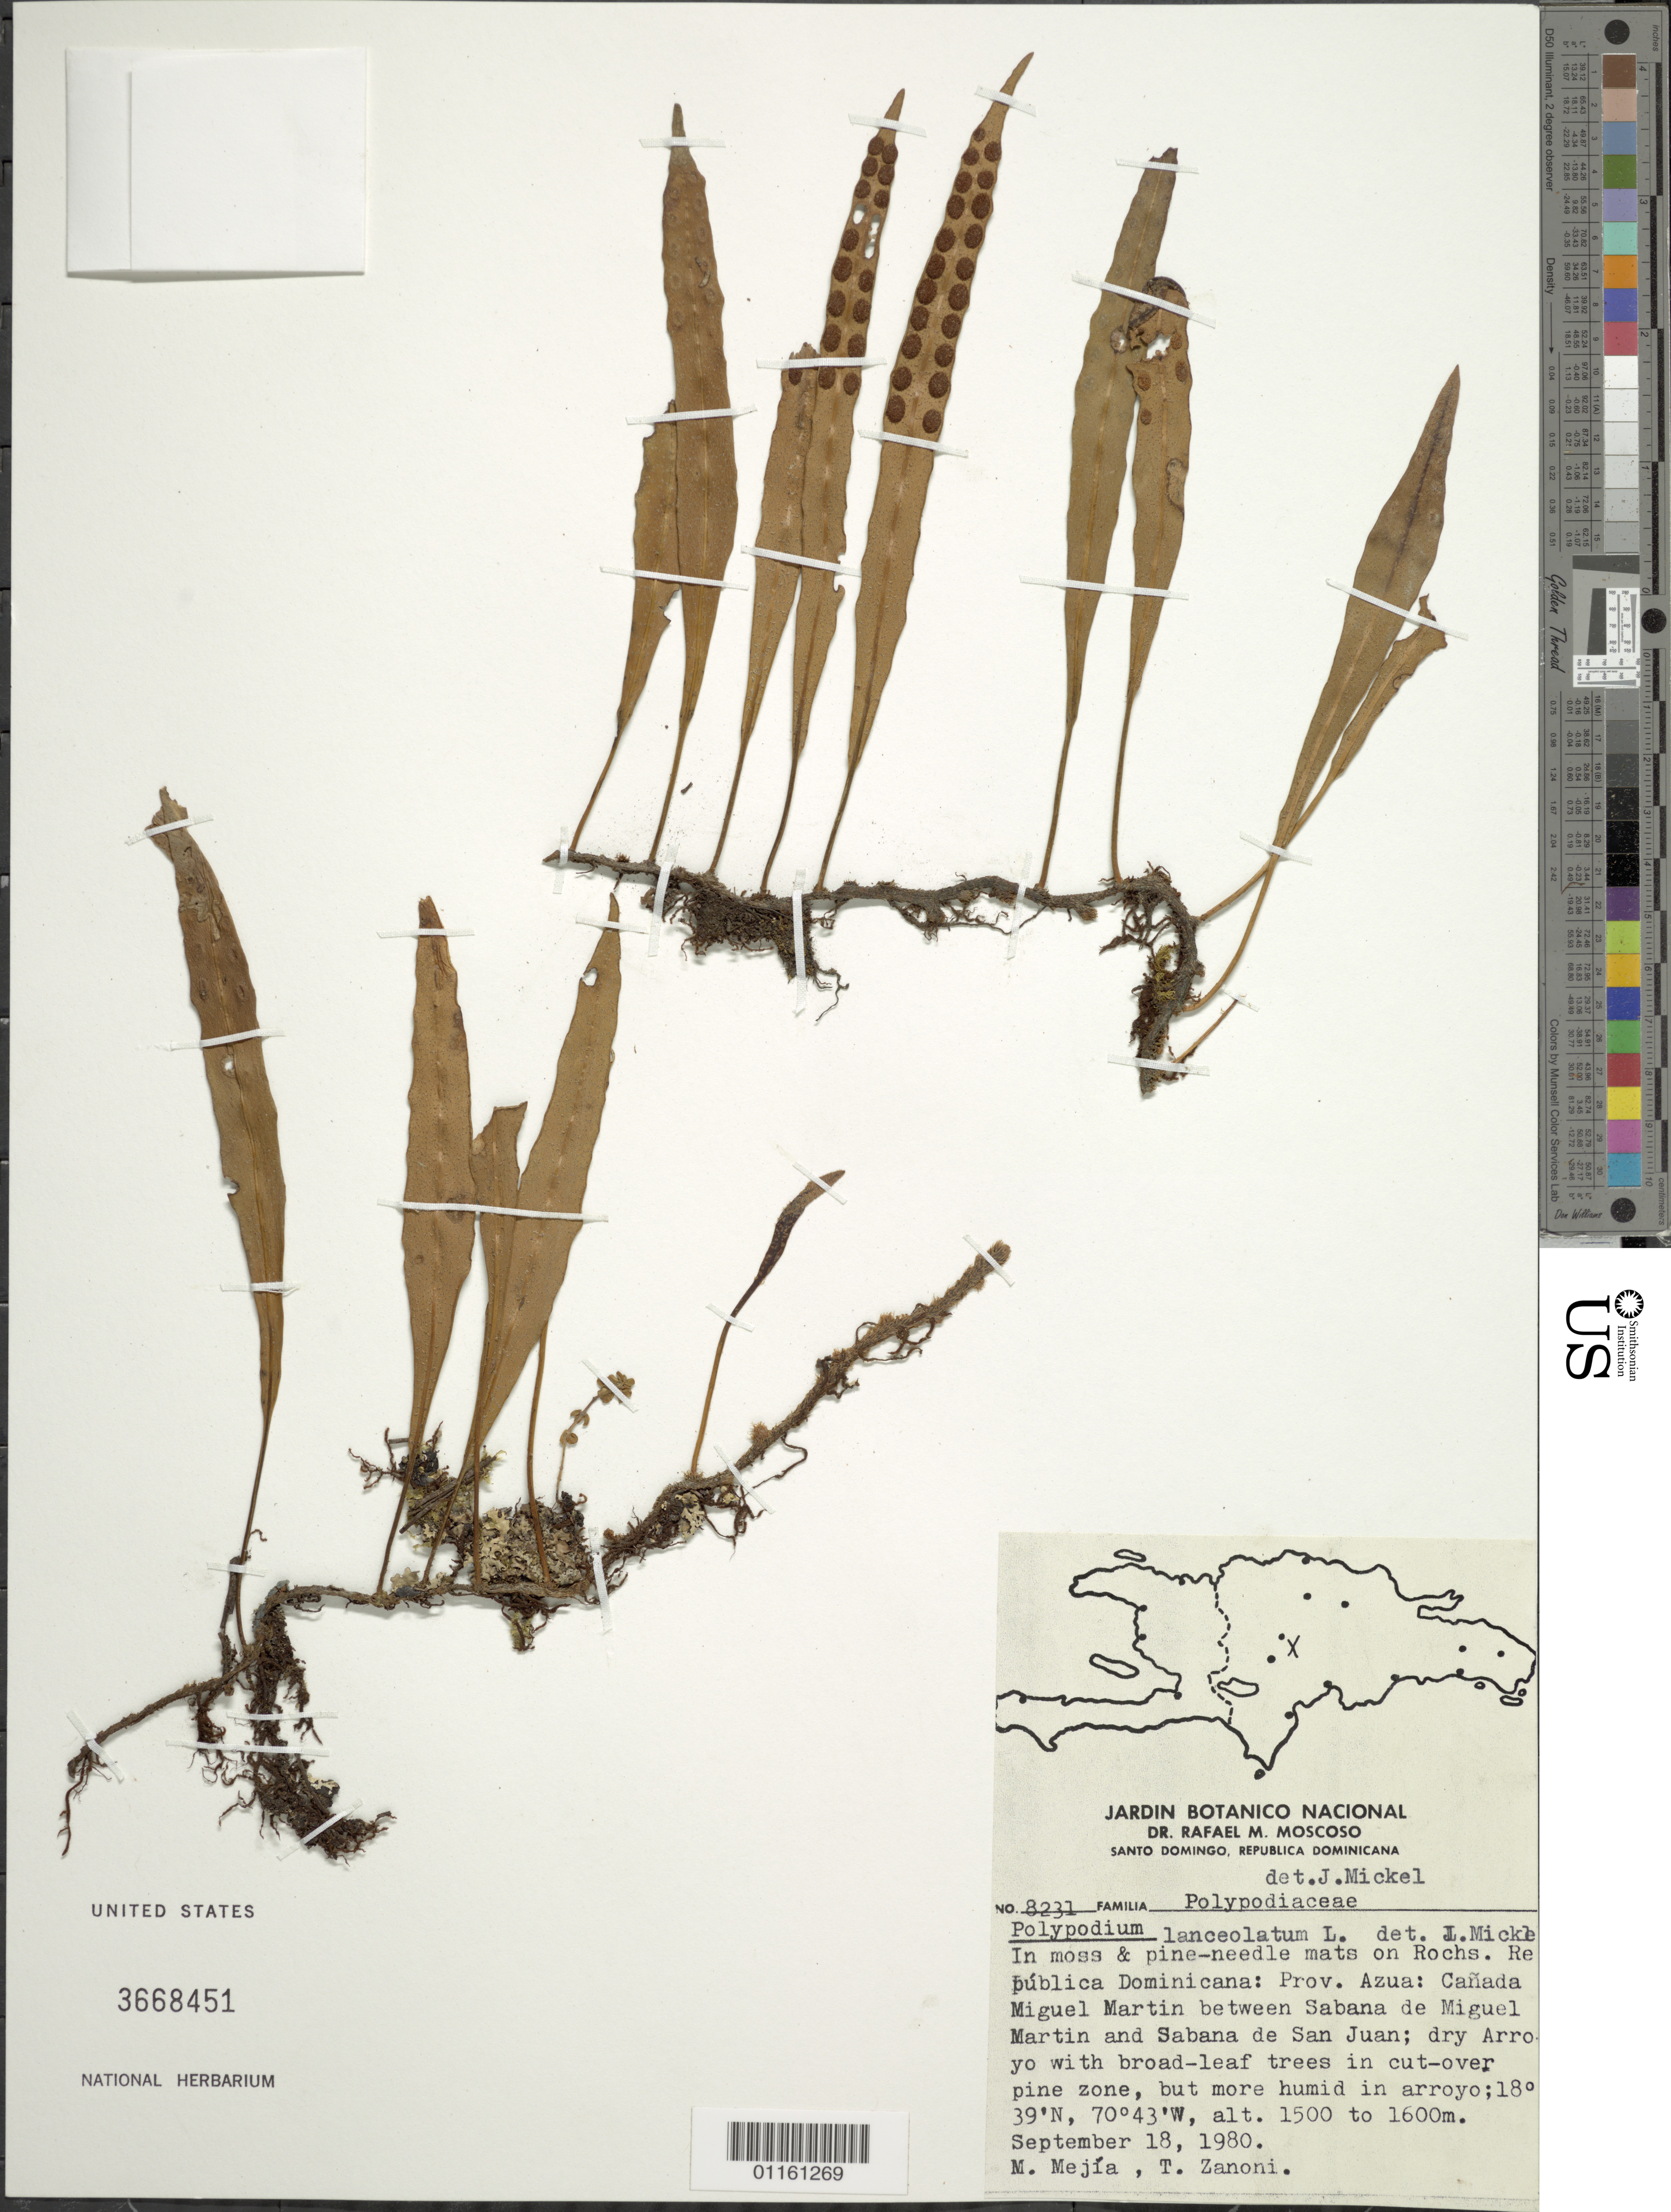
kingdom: Plantae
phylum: Tracheophyta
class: Polypodiopsida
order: Polypodiales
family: Polypodiaceae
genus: Pleopeltis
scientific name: Pleopeltis astrolepis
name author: (Liebm.) E. Fourn.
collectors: M. Mejfa & T. A. Zanoni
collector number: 8231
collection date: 1980-09-18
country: Dominican Republic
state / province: Azua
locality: Canada Miguel Martin between Sabana de Miguel Martin and Sabana de San Juan.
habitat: Dry Arroyo with broad-leaf trees in cut-over pine zone, but more humid in arroyo. In moss and pine - needle mats on Rochs.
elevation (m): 1500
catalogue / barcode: US 3668451